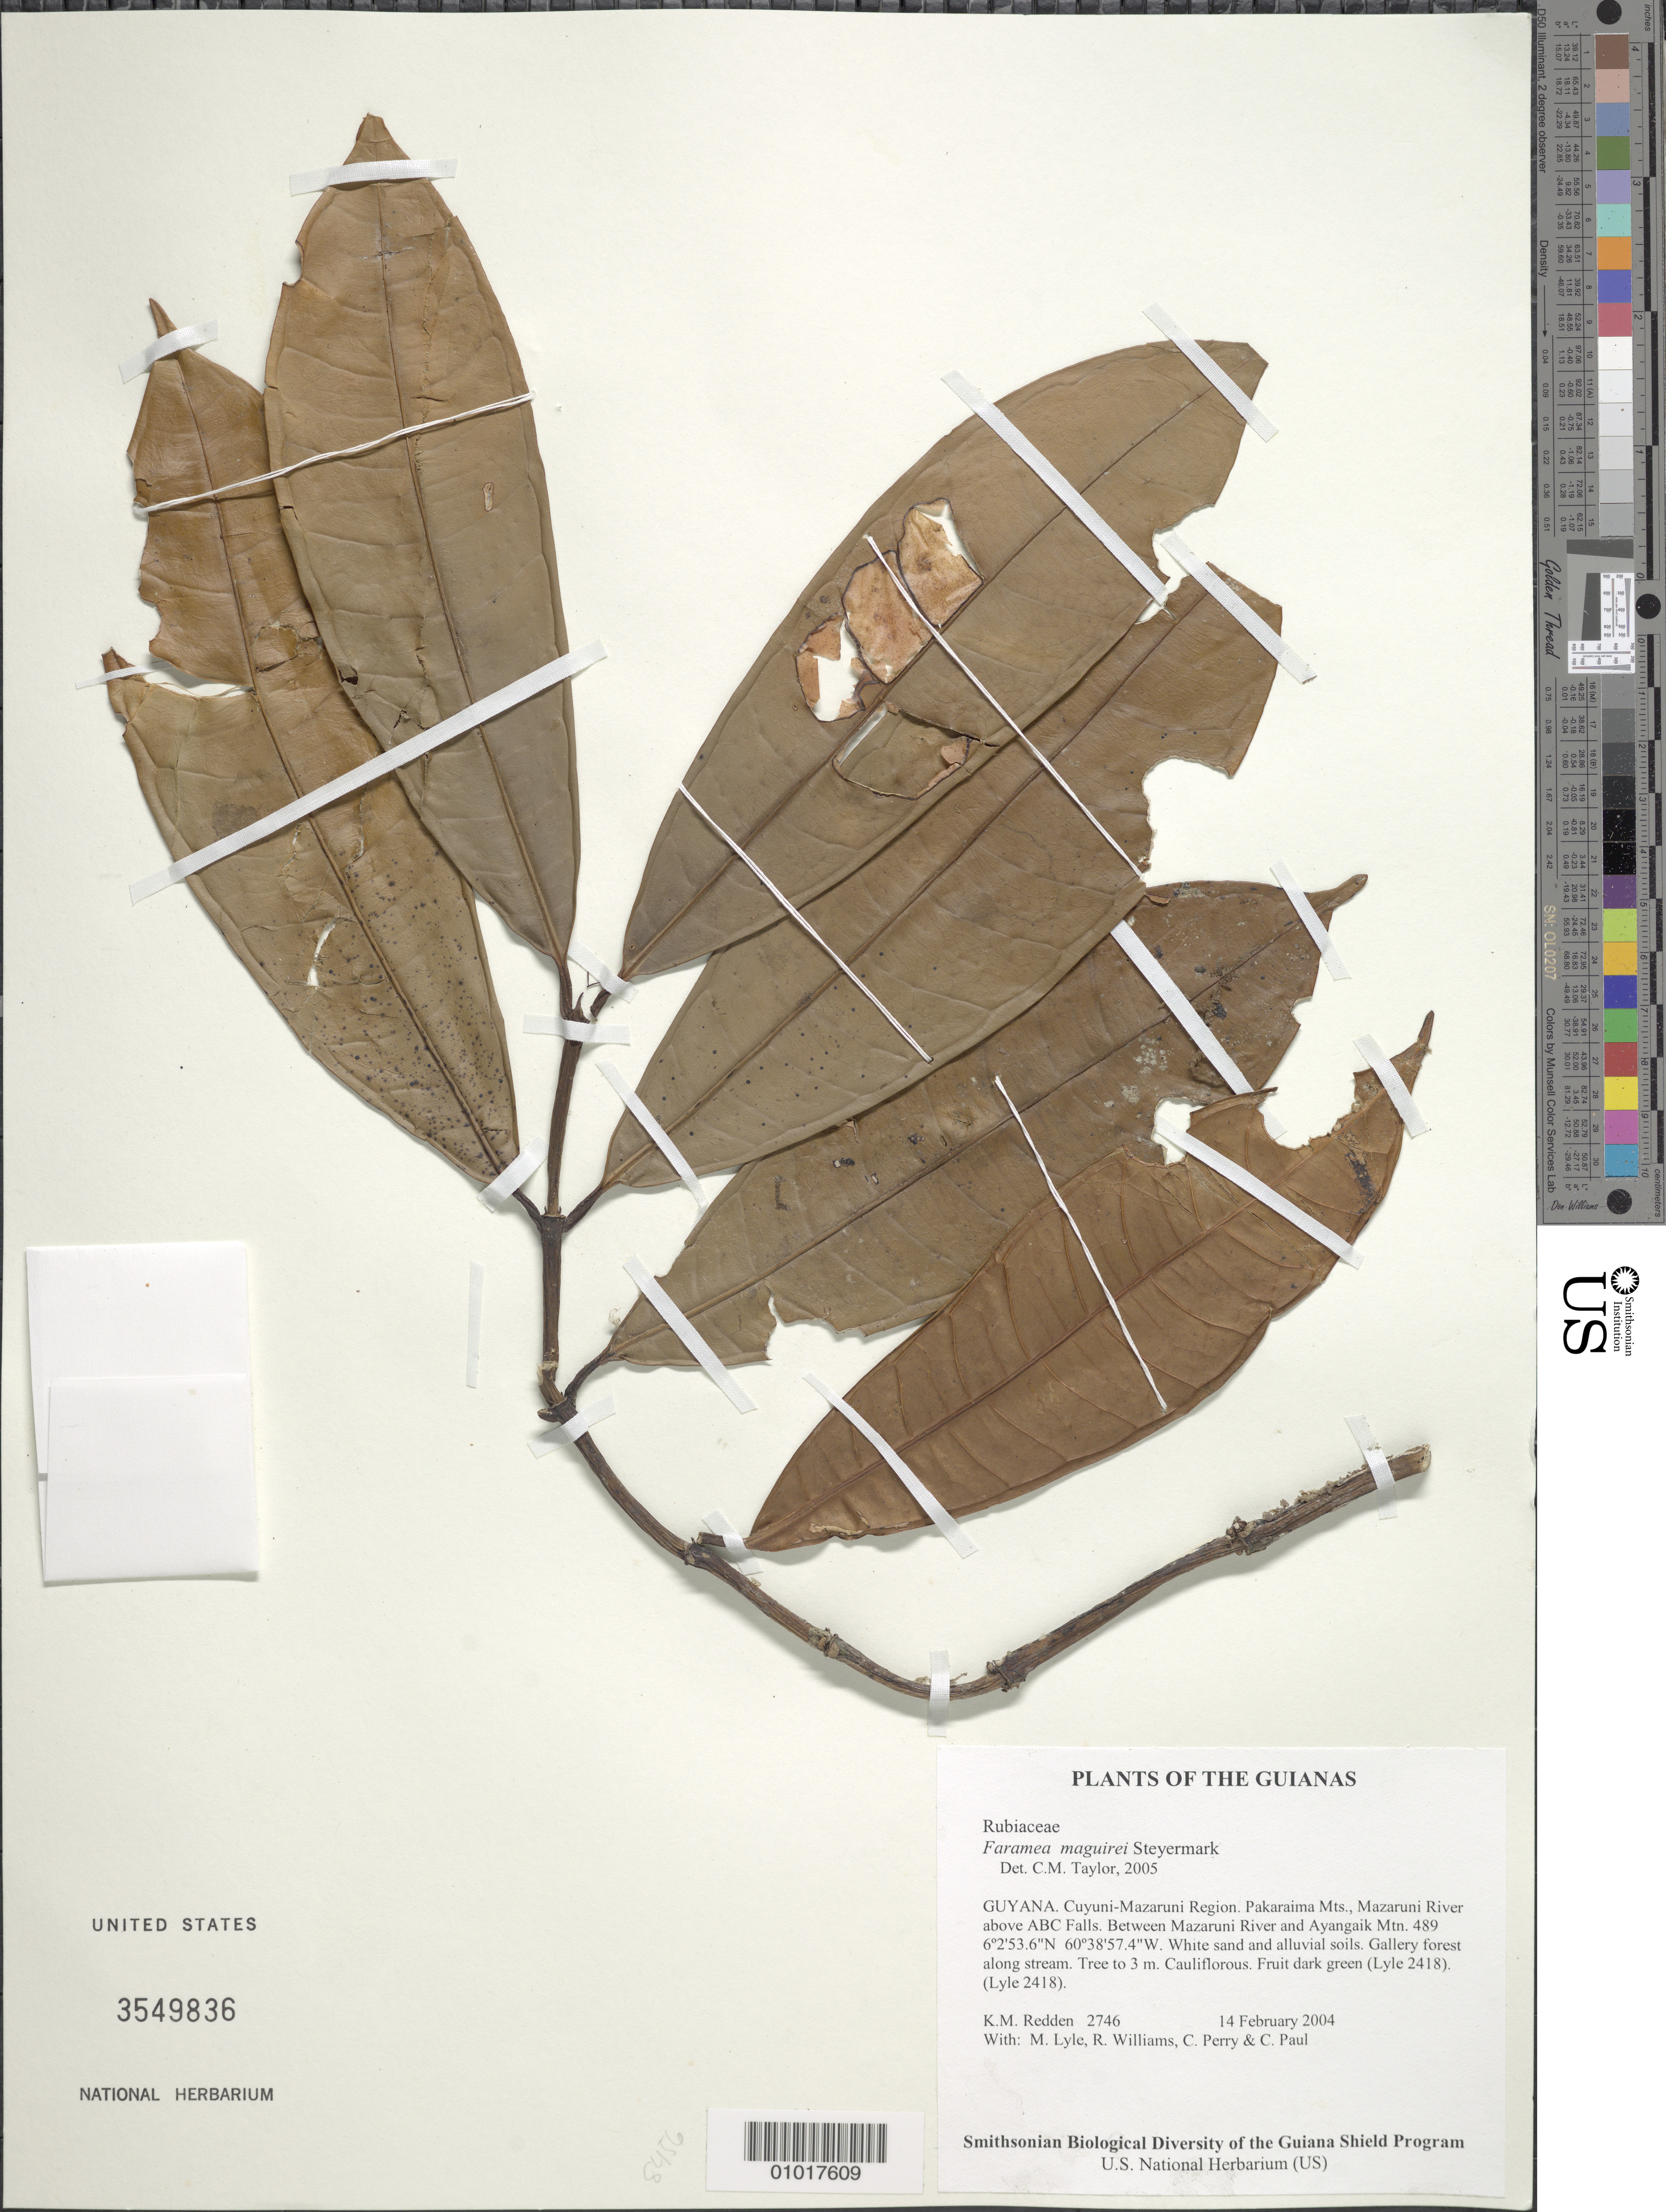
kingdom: Plantae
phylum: Tracheophyta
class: Magnoliopsida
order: Gentianales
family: Rubiaceae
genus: Faramea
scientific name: Faramea maguirei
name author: Steyerm.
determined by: Taylor, Charlotte M.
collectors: K. M. Redden, M. Lyle, R. Williams, C. Perry & C. Paul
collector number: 2746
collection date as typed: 14 February 2004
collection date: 2004-02-14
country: Guyana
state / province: Cuyuni-Mazaruni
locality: Pakaraima Mts., Mazaruni River above ABC Falls. Between Mazaruni River and Ayangaik Mtn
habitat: White sand and alluvial soils. Gallery forest along stream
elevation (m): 489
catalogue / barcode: US 3549836